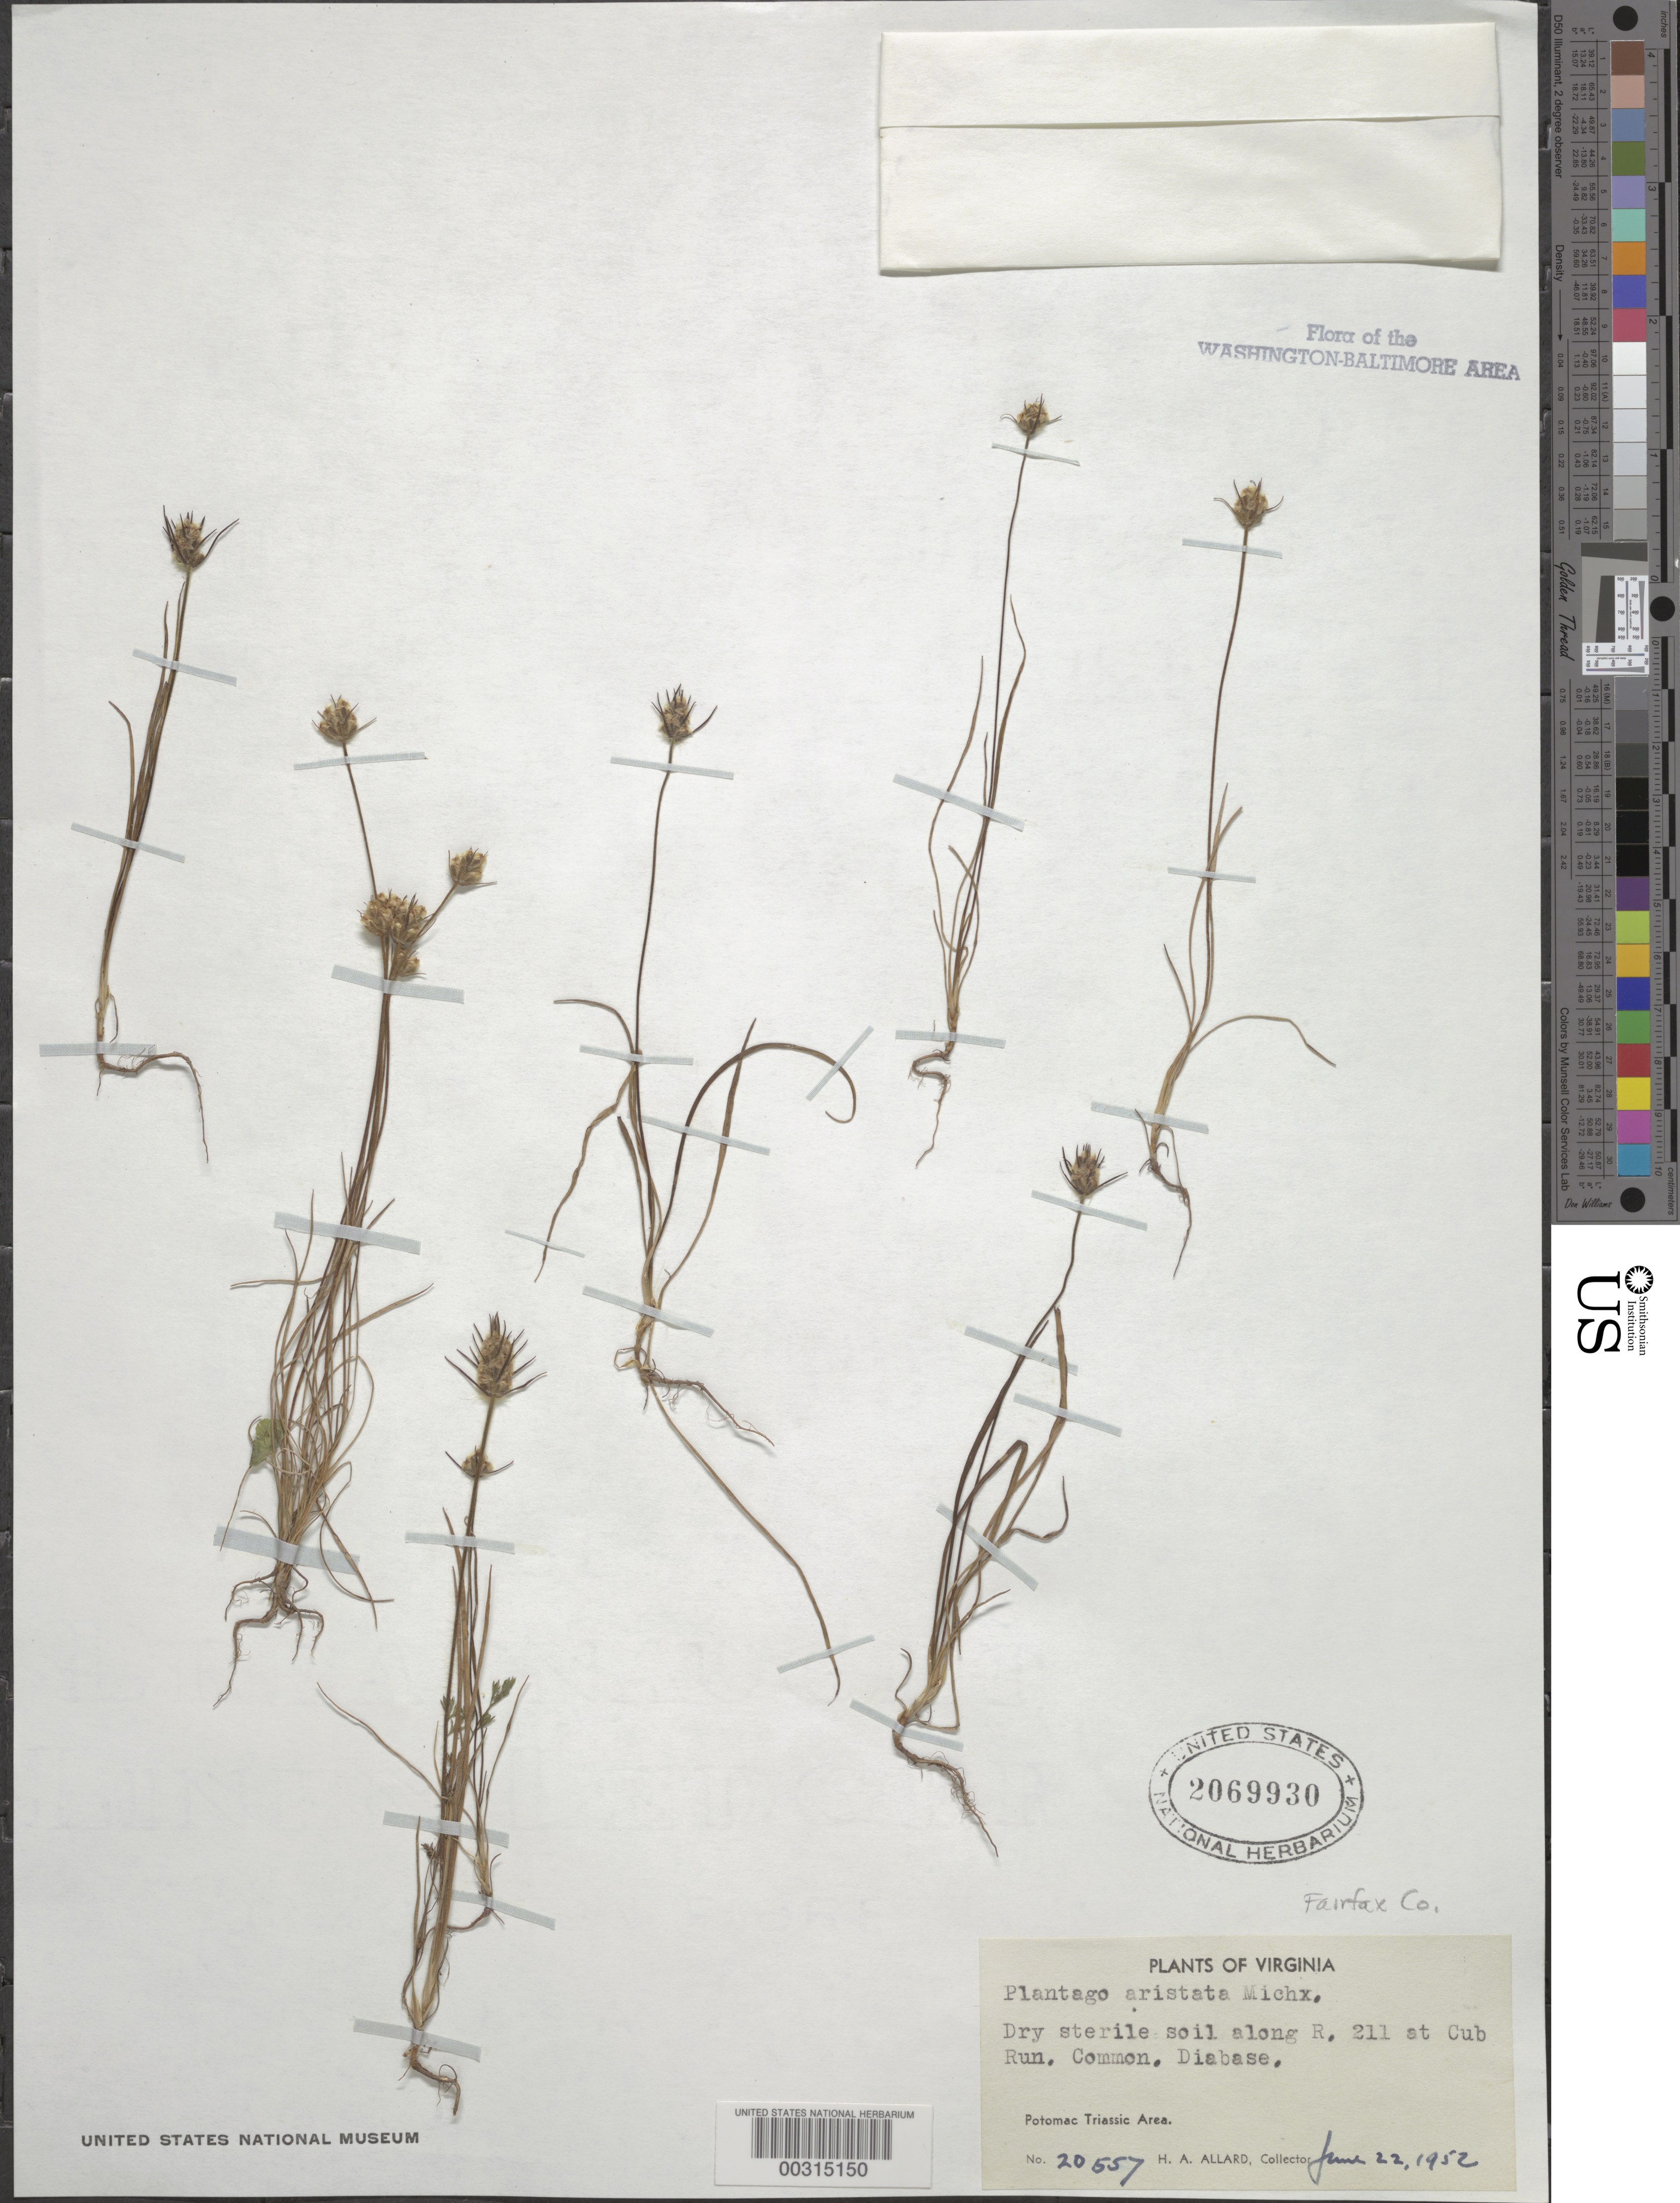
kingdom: Plantae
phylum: Tracheophyta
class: Magnoliopsida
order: Lamiales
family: Plantaginaceae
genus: Plantago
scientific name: Plantago aristata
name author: Michx.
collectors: H. A. Allard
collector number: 20557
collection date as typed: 22 Jun 1952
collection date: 1952-06-22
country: United States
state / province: Virginia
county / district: Fairfax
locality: Along Rt 211 at Cub Run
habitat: Dry steril soil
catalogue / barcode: US 2069930